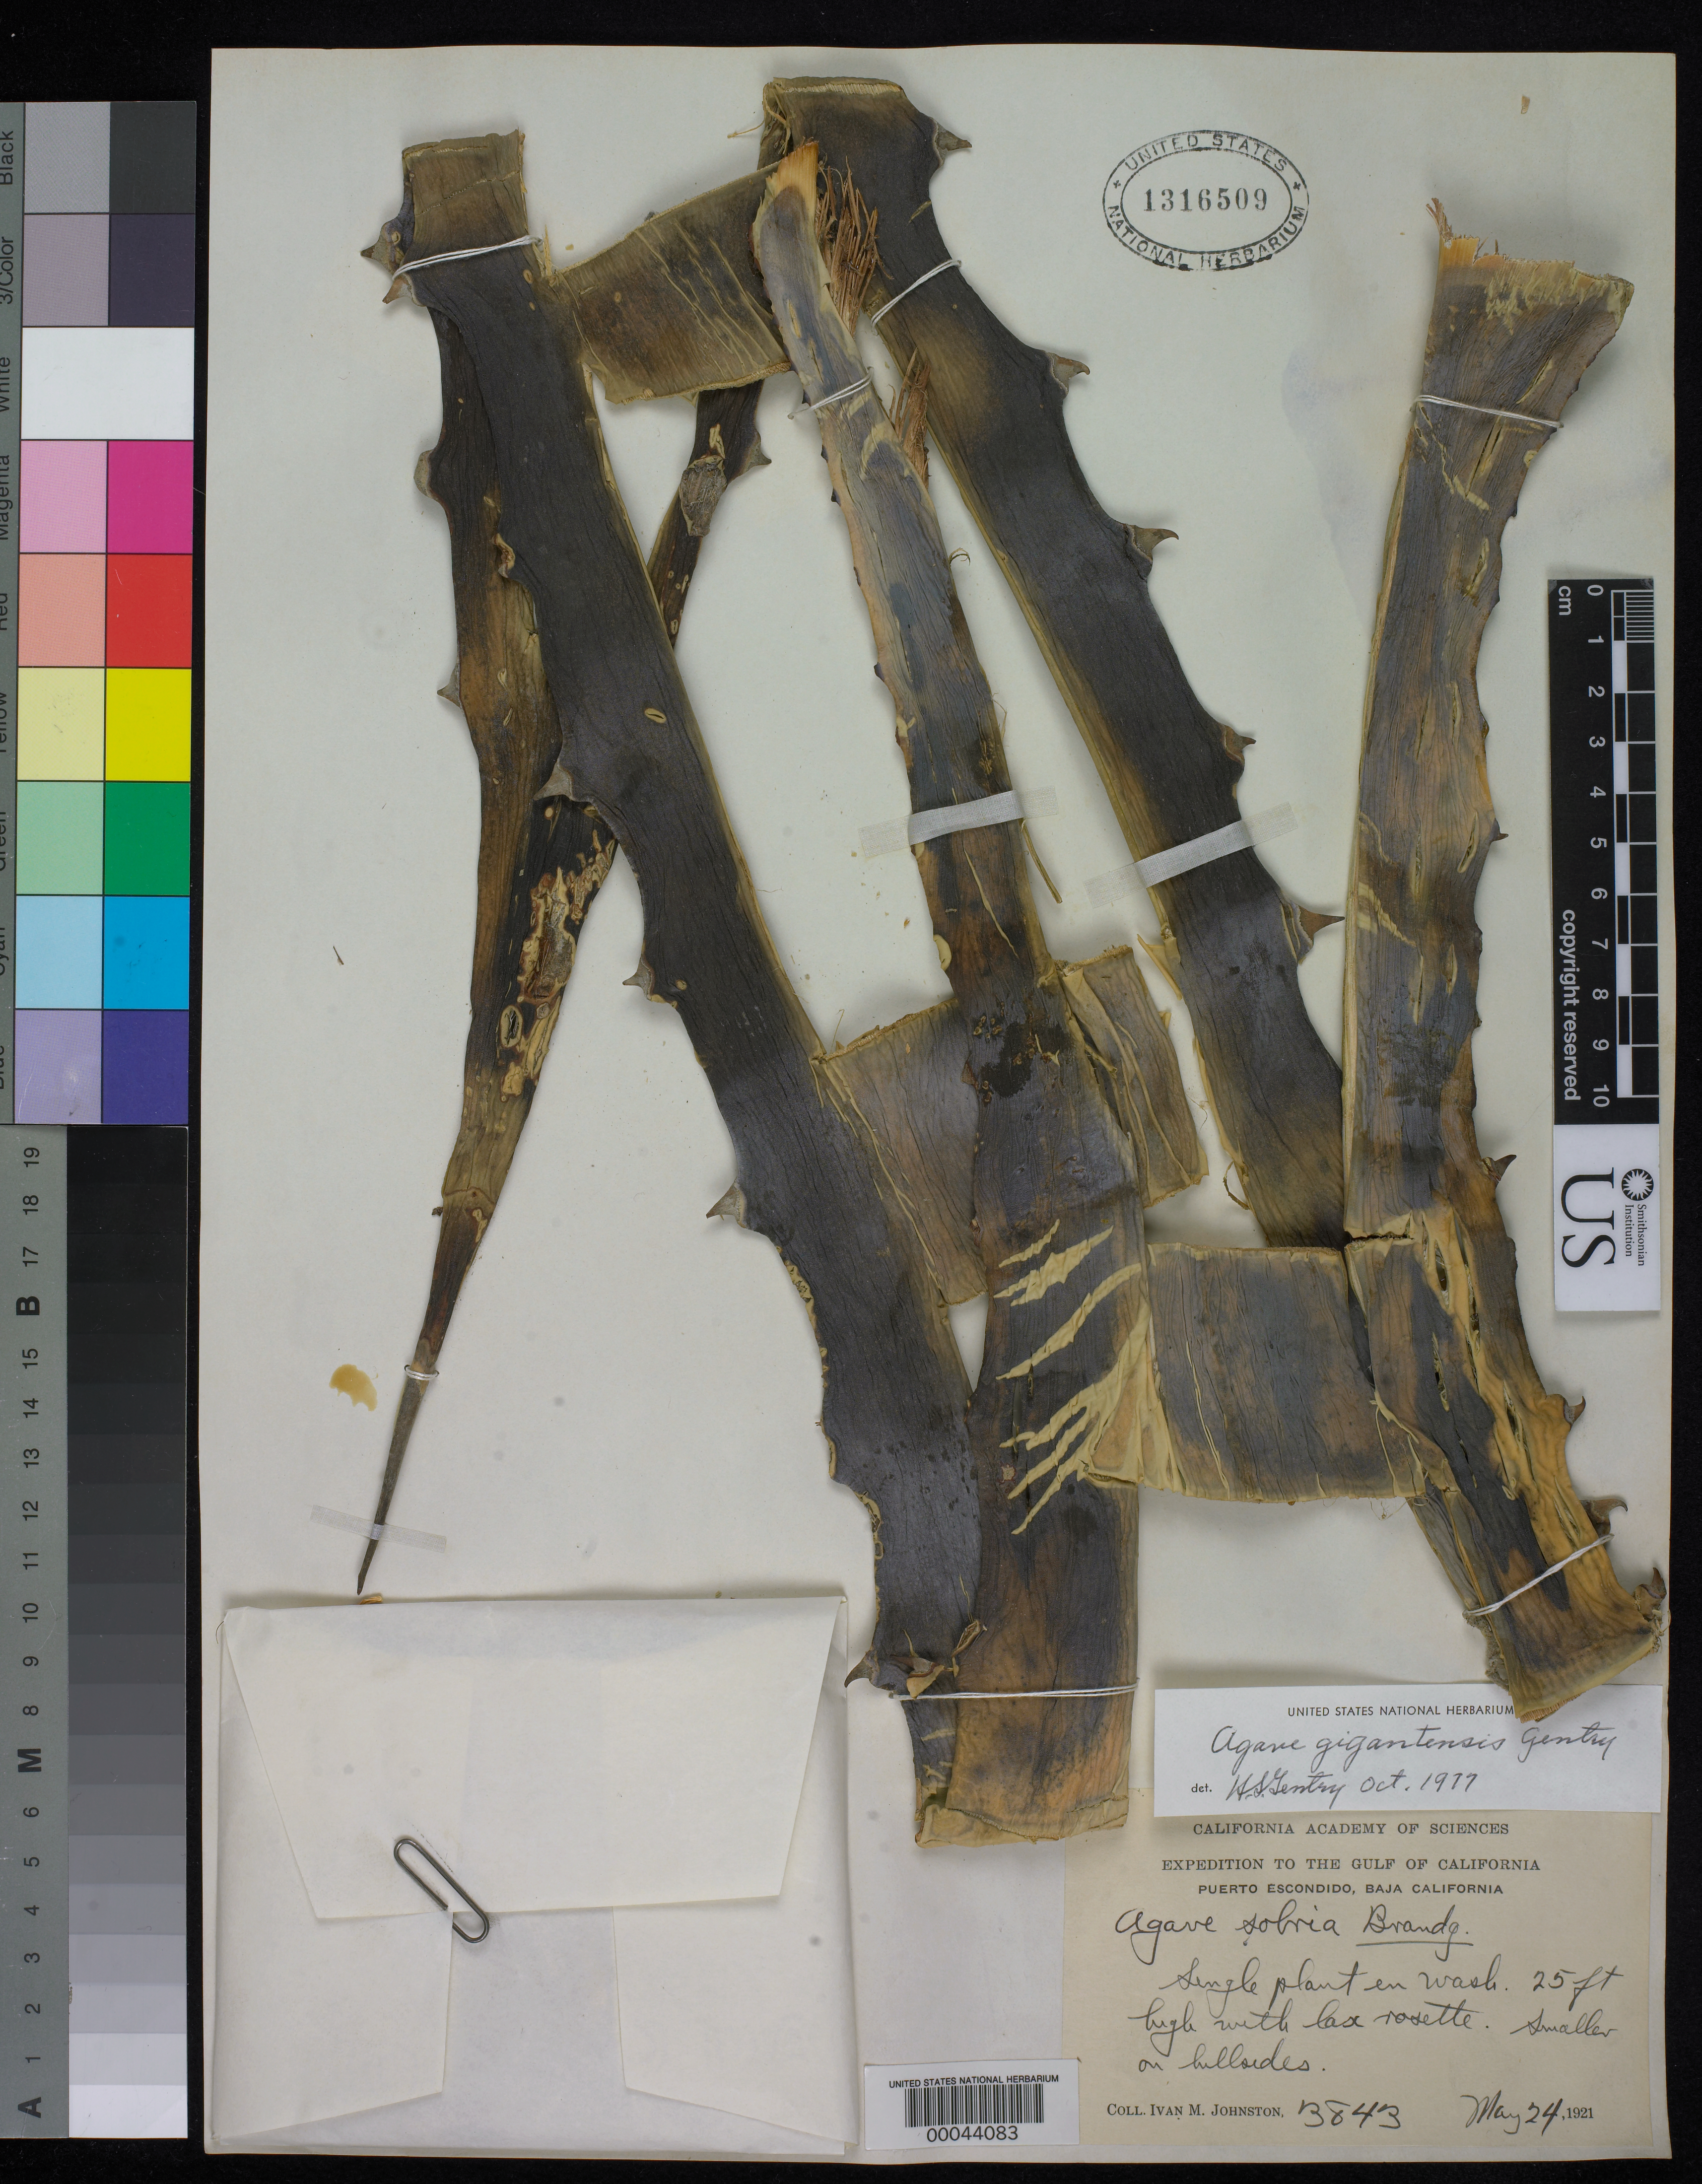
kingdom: Plantae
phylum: Tracheophyta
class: Liliopsida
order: Asparagales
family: Asparagaceae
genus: Agave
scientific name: Agave gigantensis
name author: Gentry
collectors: I.M. Johnston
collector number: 3843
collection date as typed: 24 May 1921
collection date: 1921-05-24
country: Mexico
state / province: Baja California Sur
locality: Puerto Escondido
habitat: Single plant in wash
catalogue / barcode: US 1316509